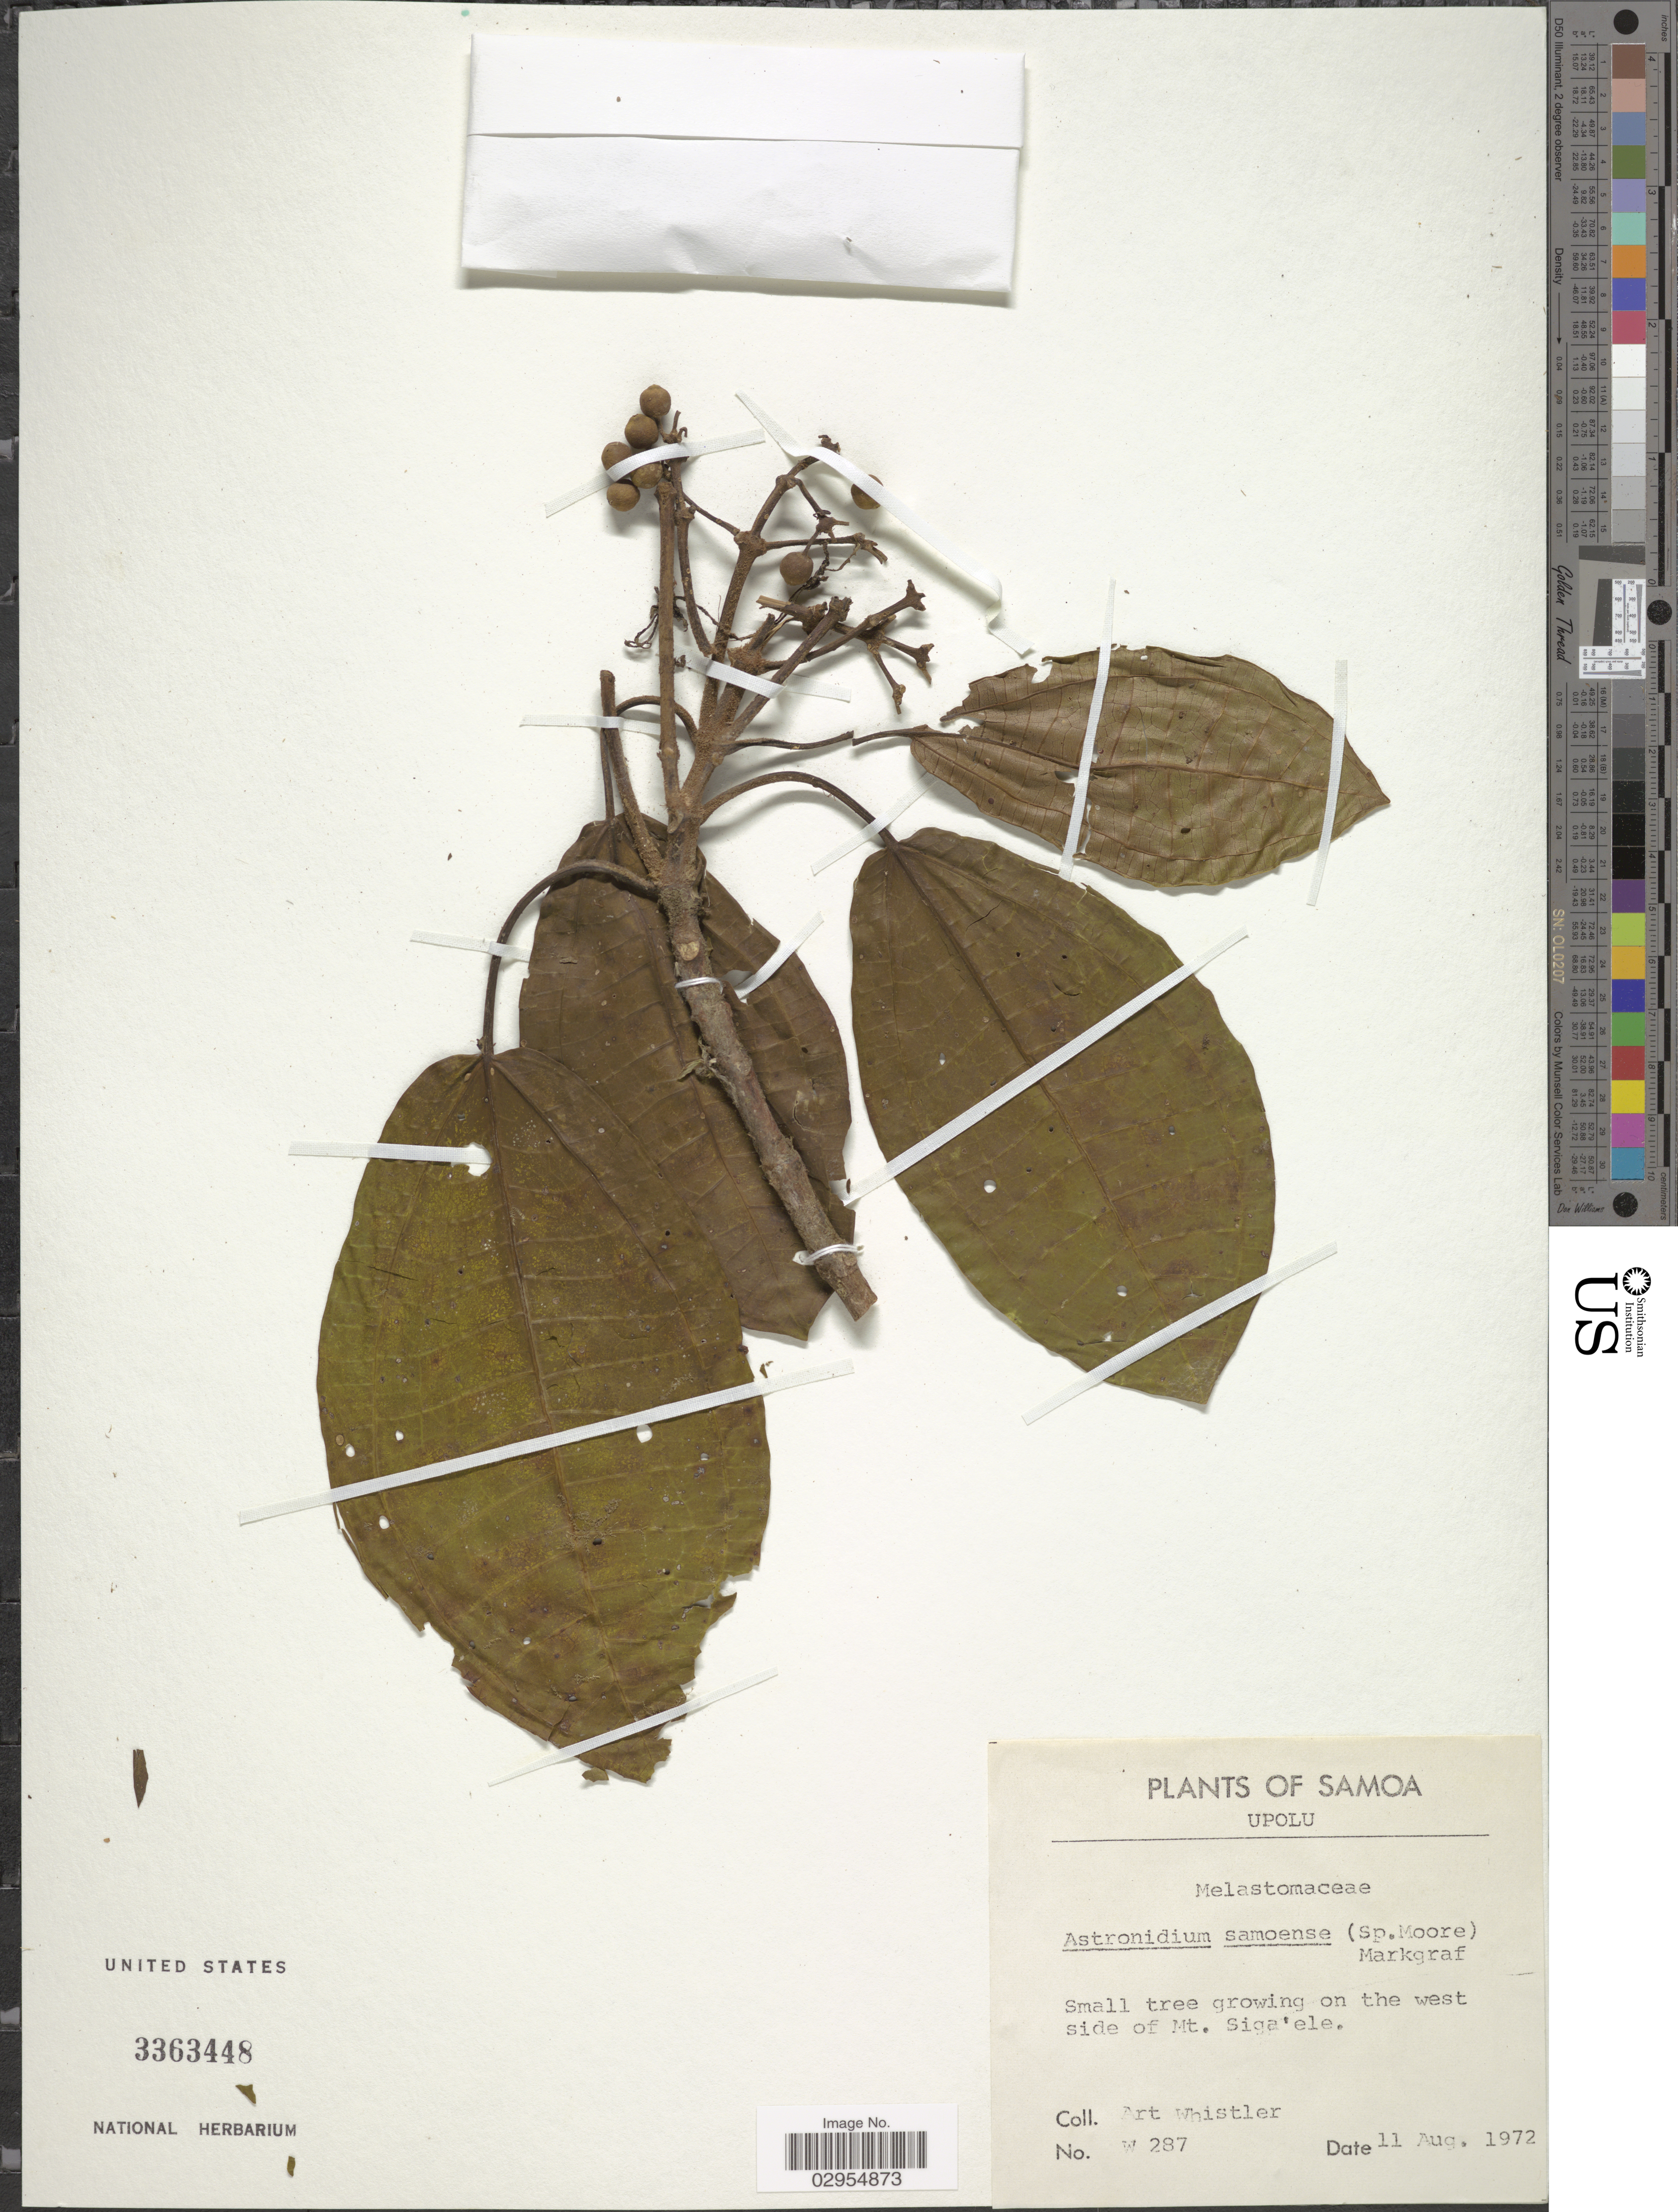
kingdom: Plantae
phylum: Tracheophyta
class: Magnoliopsida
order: Myrtales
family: Melastomataceae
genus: Astronidium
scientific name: Astronidium samoense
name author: (S. Moore) Markgr.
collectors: A. Whistler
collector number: W 287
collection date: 1972-08-11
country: Samoa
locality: Samoa. Upolu. Small tree growing on the west side of Mt. Siga'ele.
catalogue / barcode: US 3363448